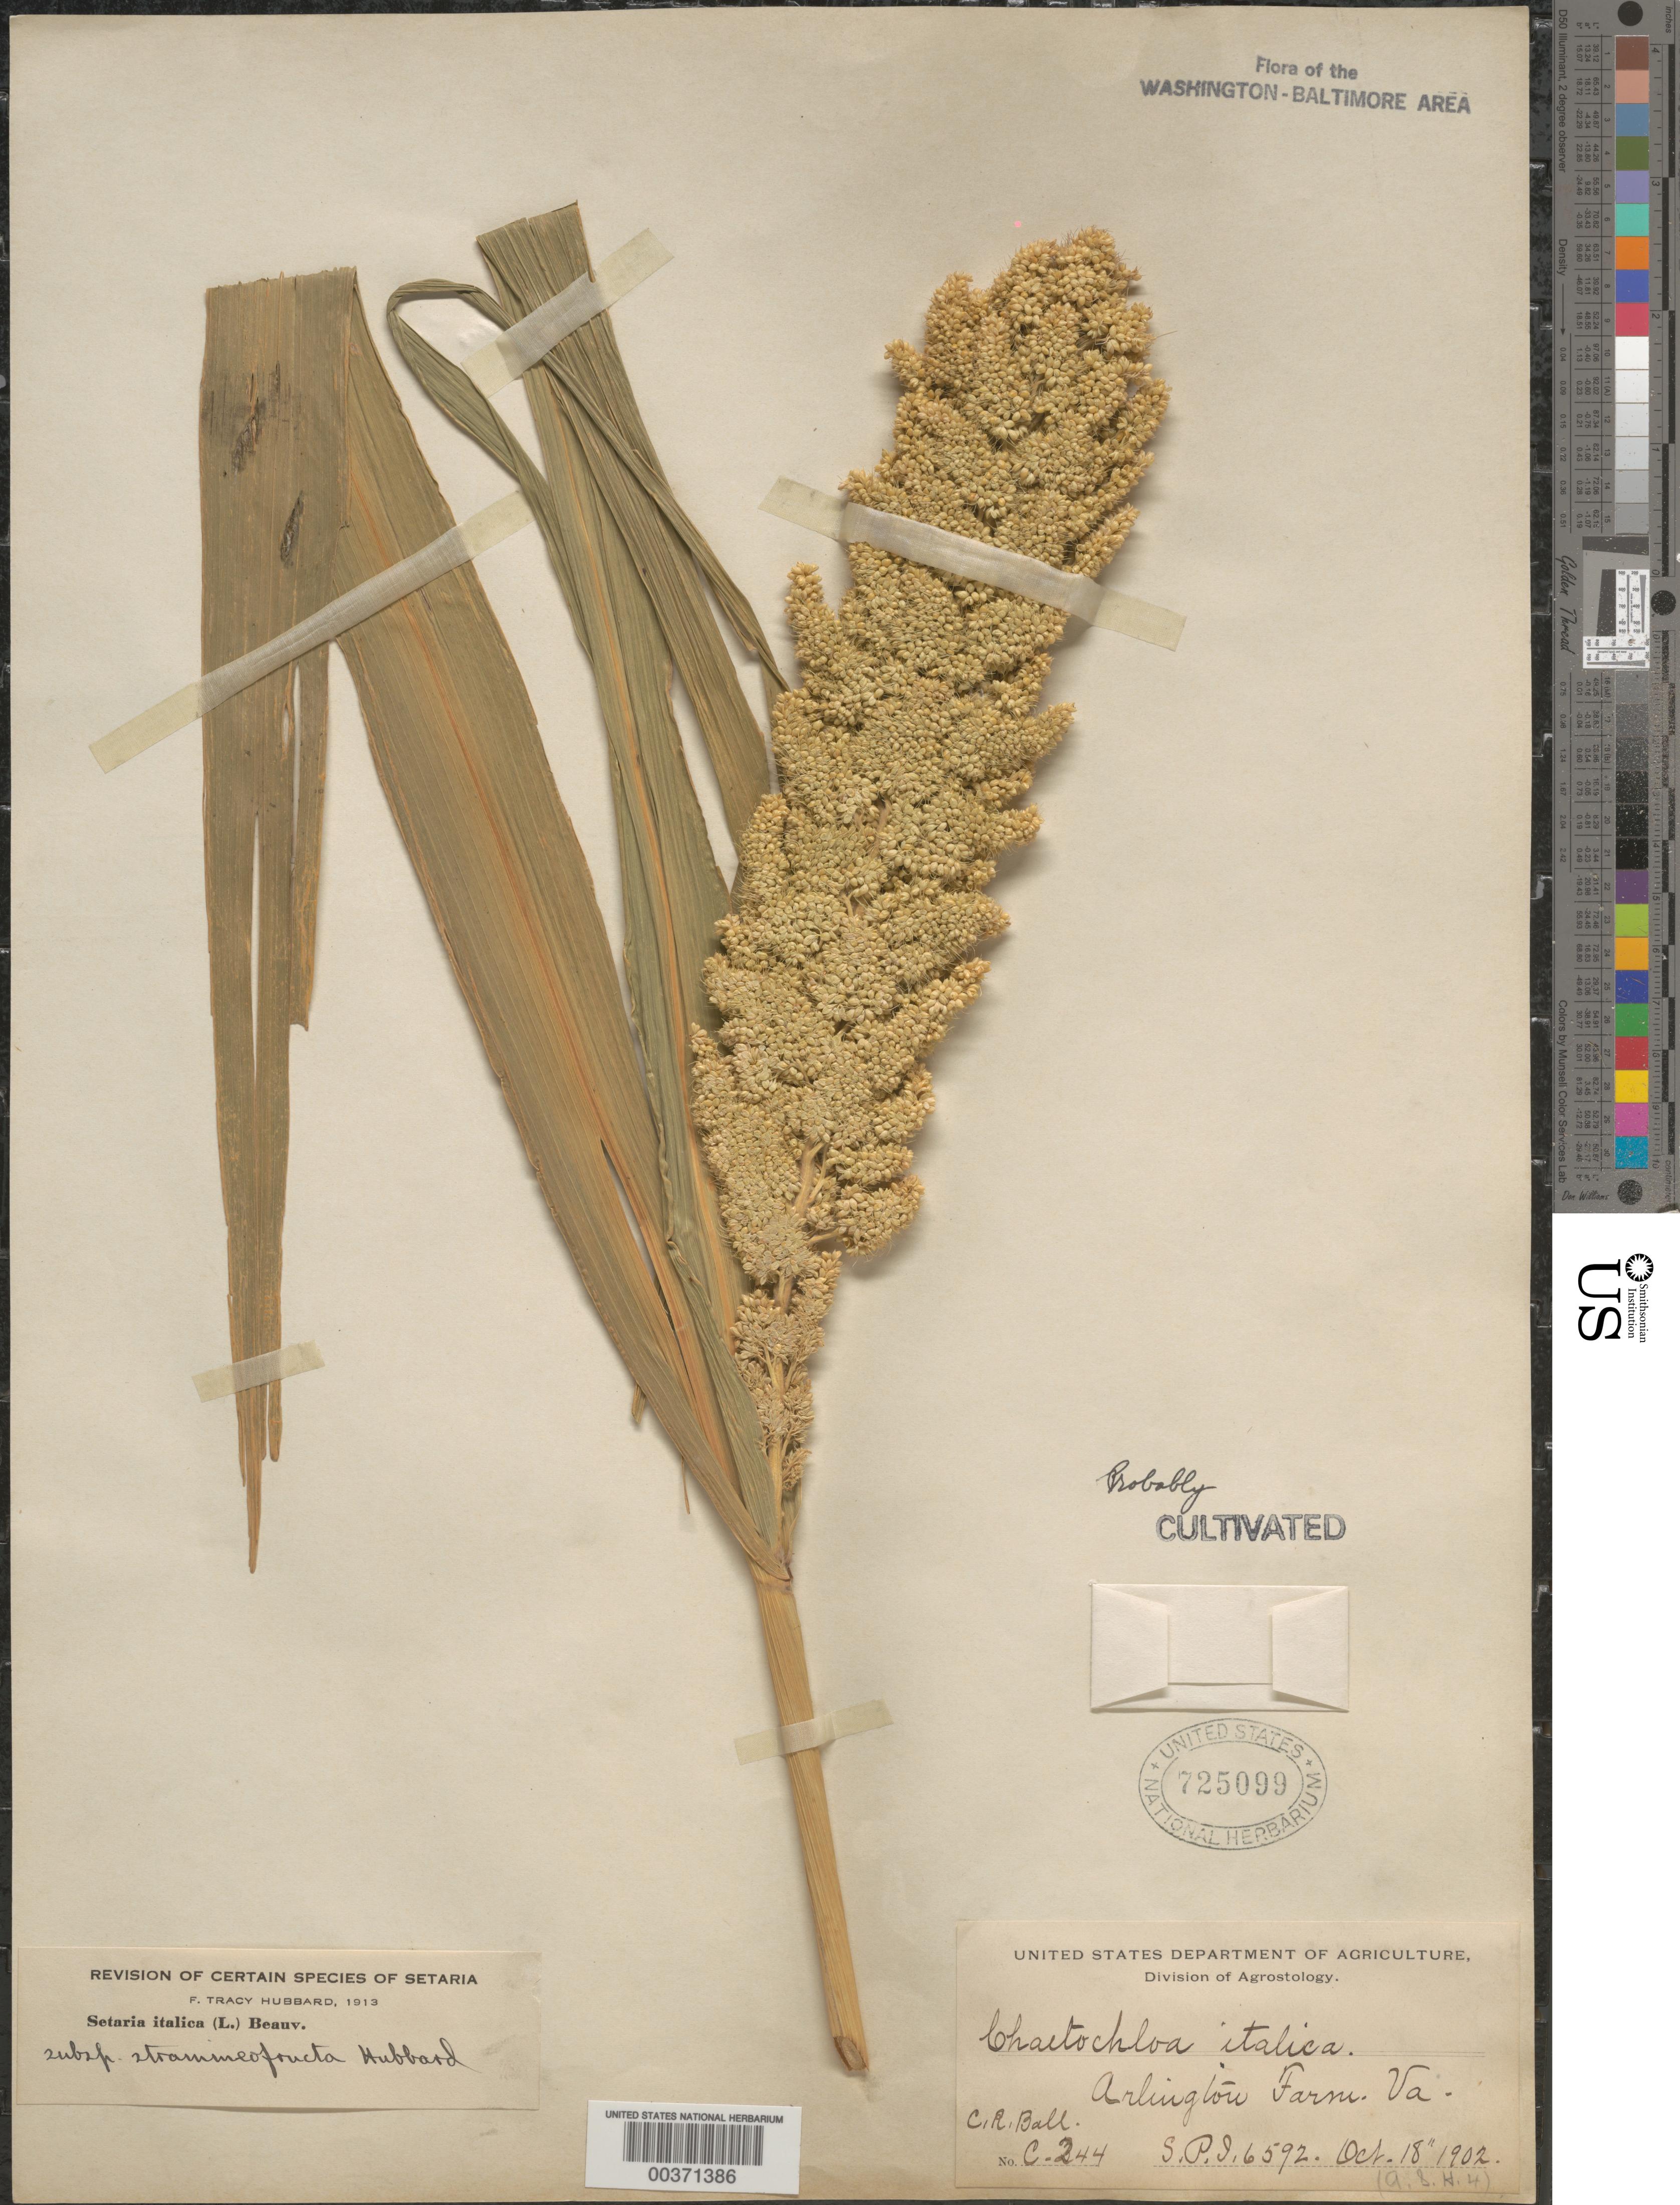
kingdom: Plantae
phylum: Tracheophyta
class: Liliopsida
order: Poales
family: Poaceae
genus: Setaria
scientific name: Setaria italica subsp. stramineofructa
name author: F.T. Hubb.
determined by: Hubbard, F. T.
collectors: C. R. Ball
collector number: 65924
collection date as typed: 18 Oct 1902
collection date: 1902-10-18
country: United States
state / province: Virginia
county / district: Arlington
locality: Arlington Farm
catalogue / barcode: US 725099